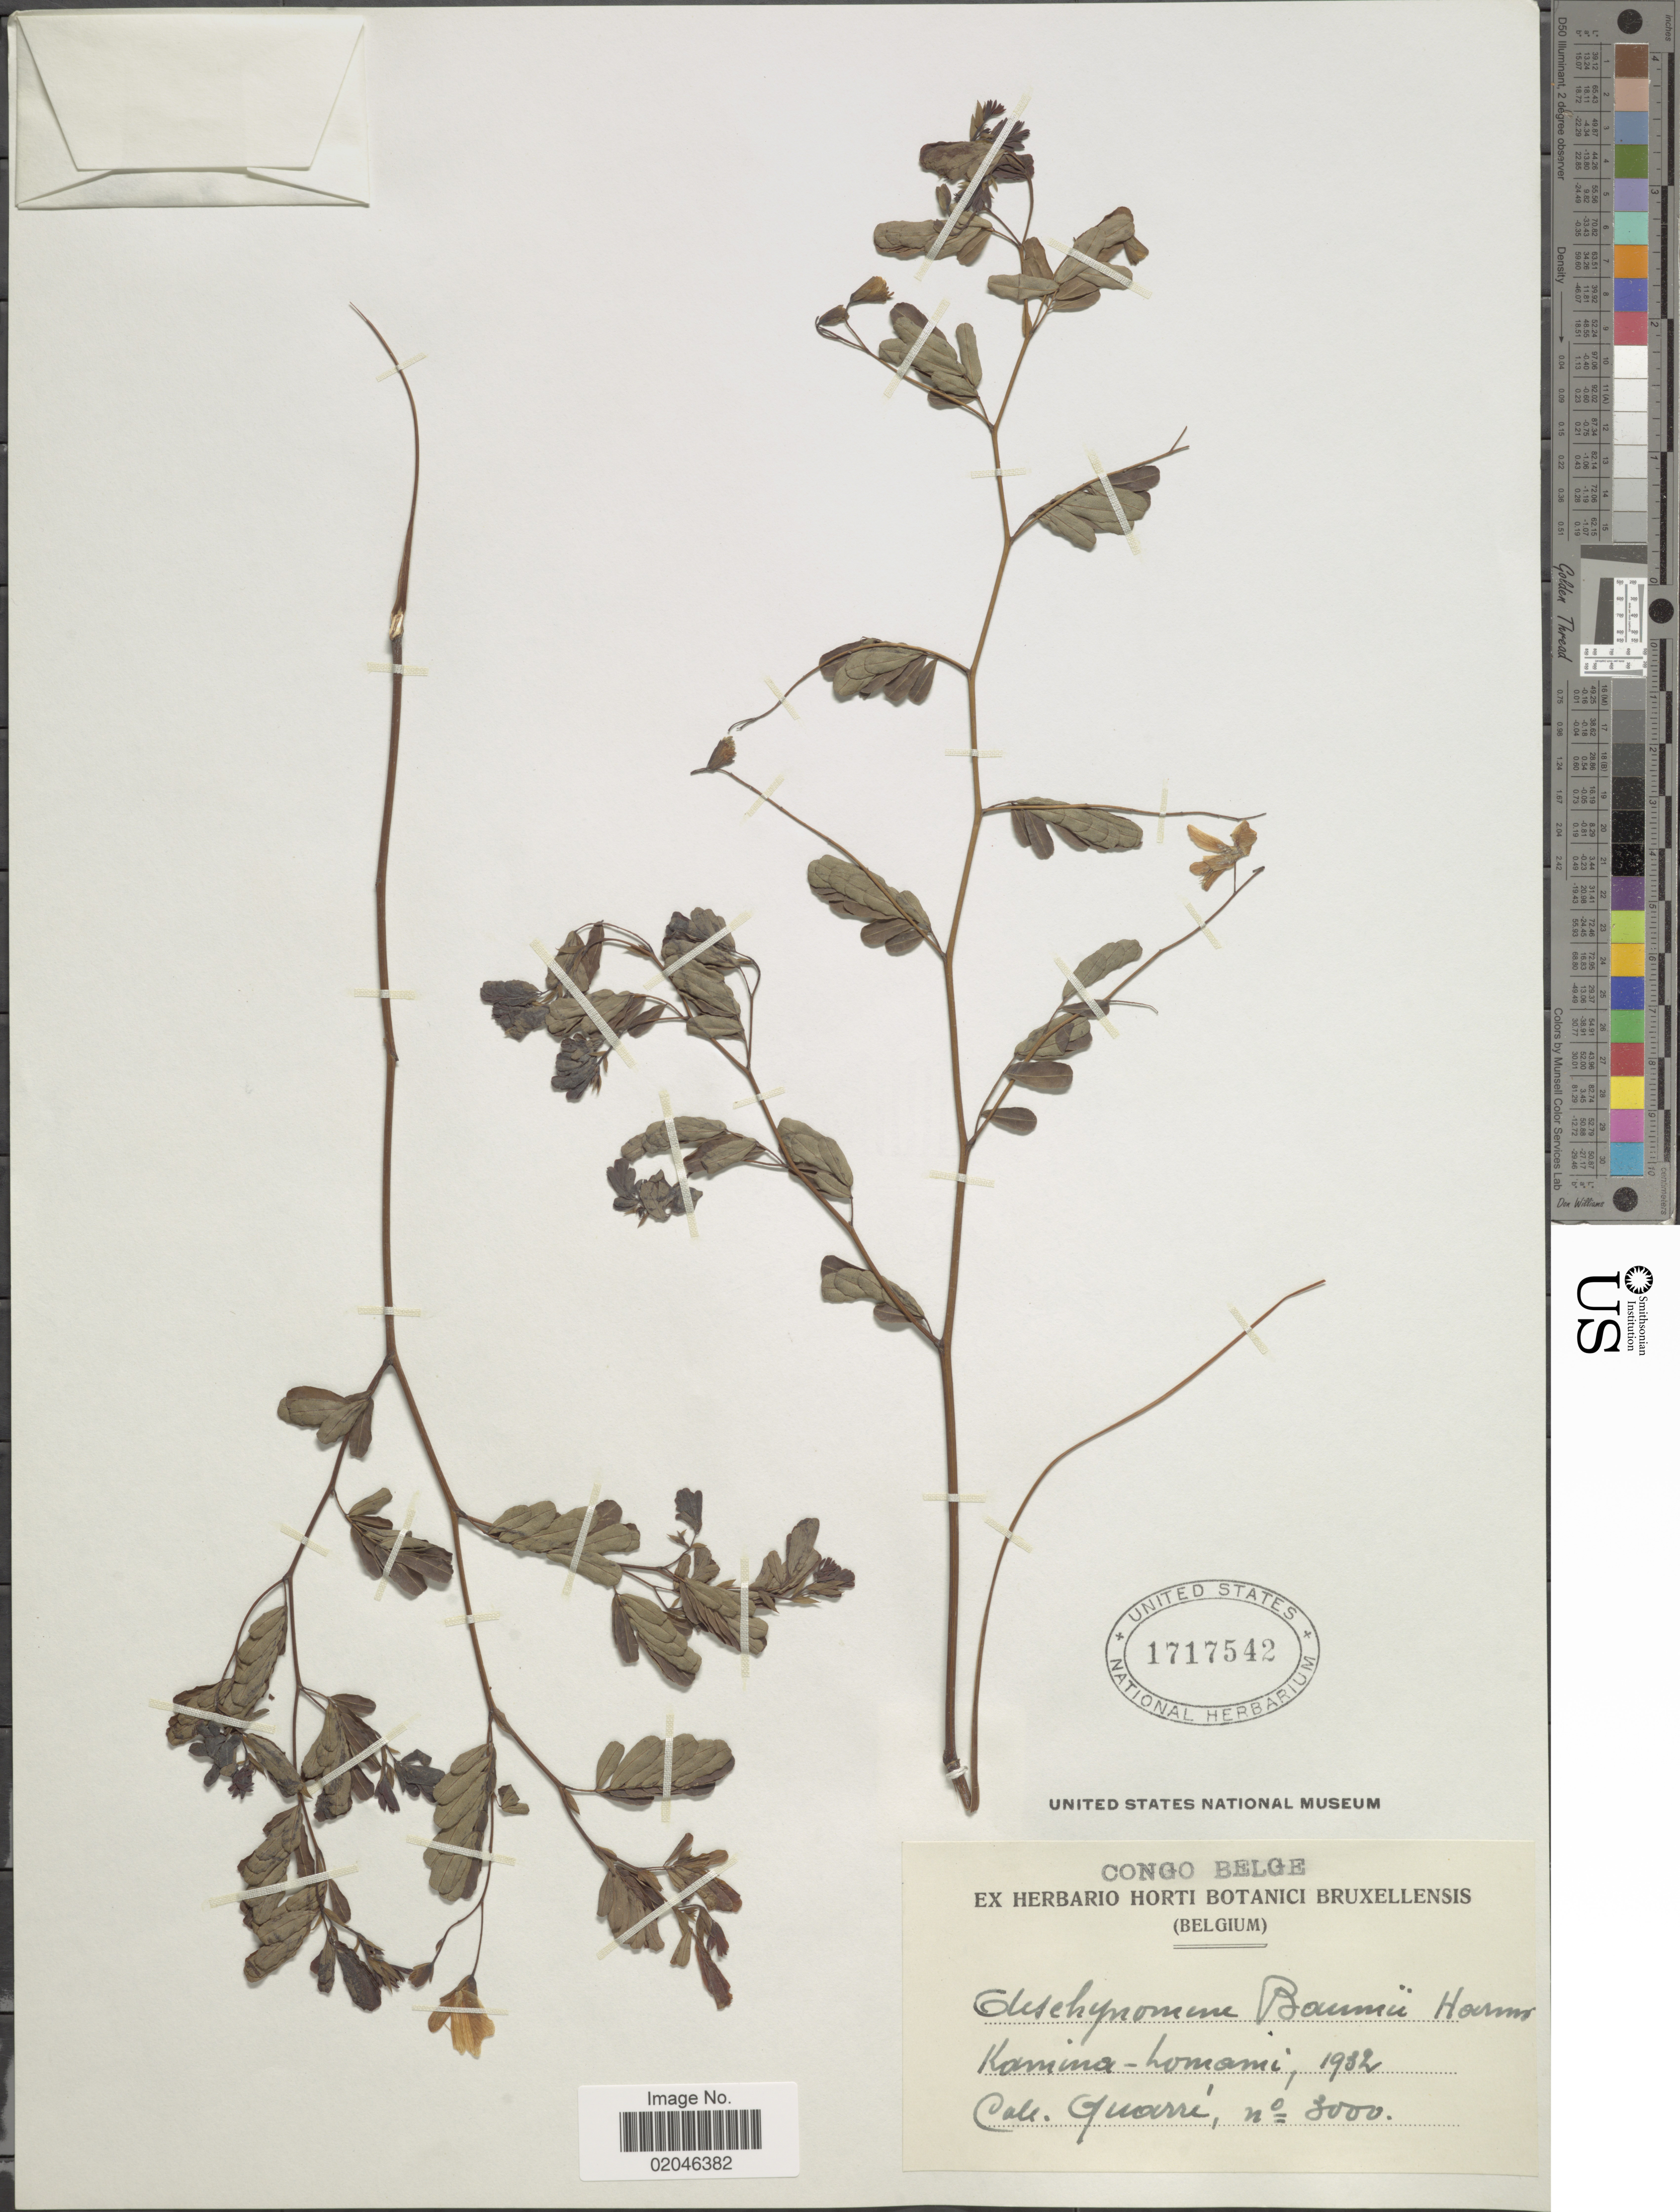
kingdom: Plantae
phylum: Tracheophyta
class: Magnoliopsida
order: Fabales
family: Fabaceae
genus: Aeschynomene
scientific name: Aeschynomene baumii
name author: Harms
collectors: -. Quarre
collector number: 3000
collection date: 1932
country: Congo, Democratic Republic of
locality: Kamina-homami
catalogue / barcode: US 1717543